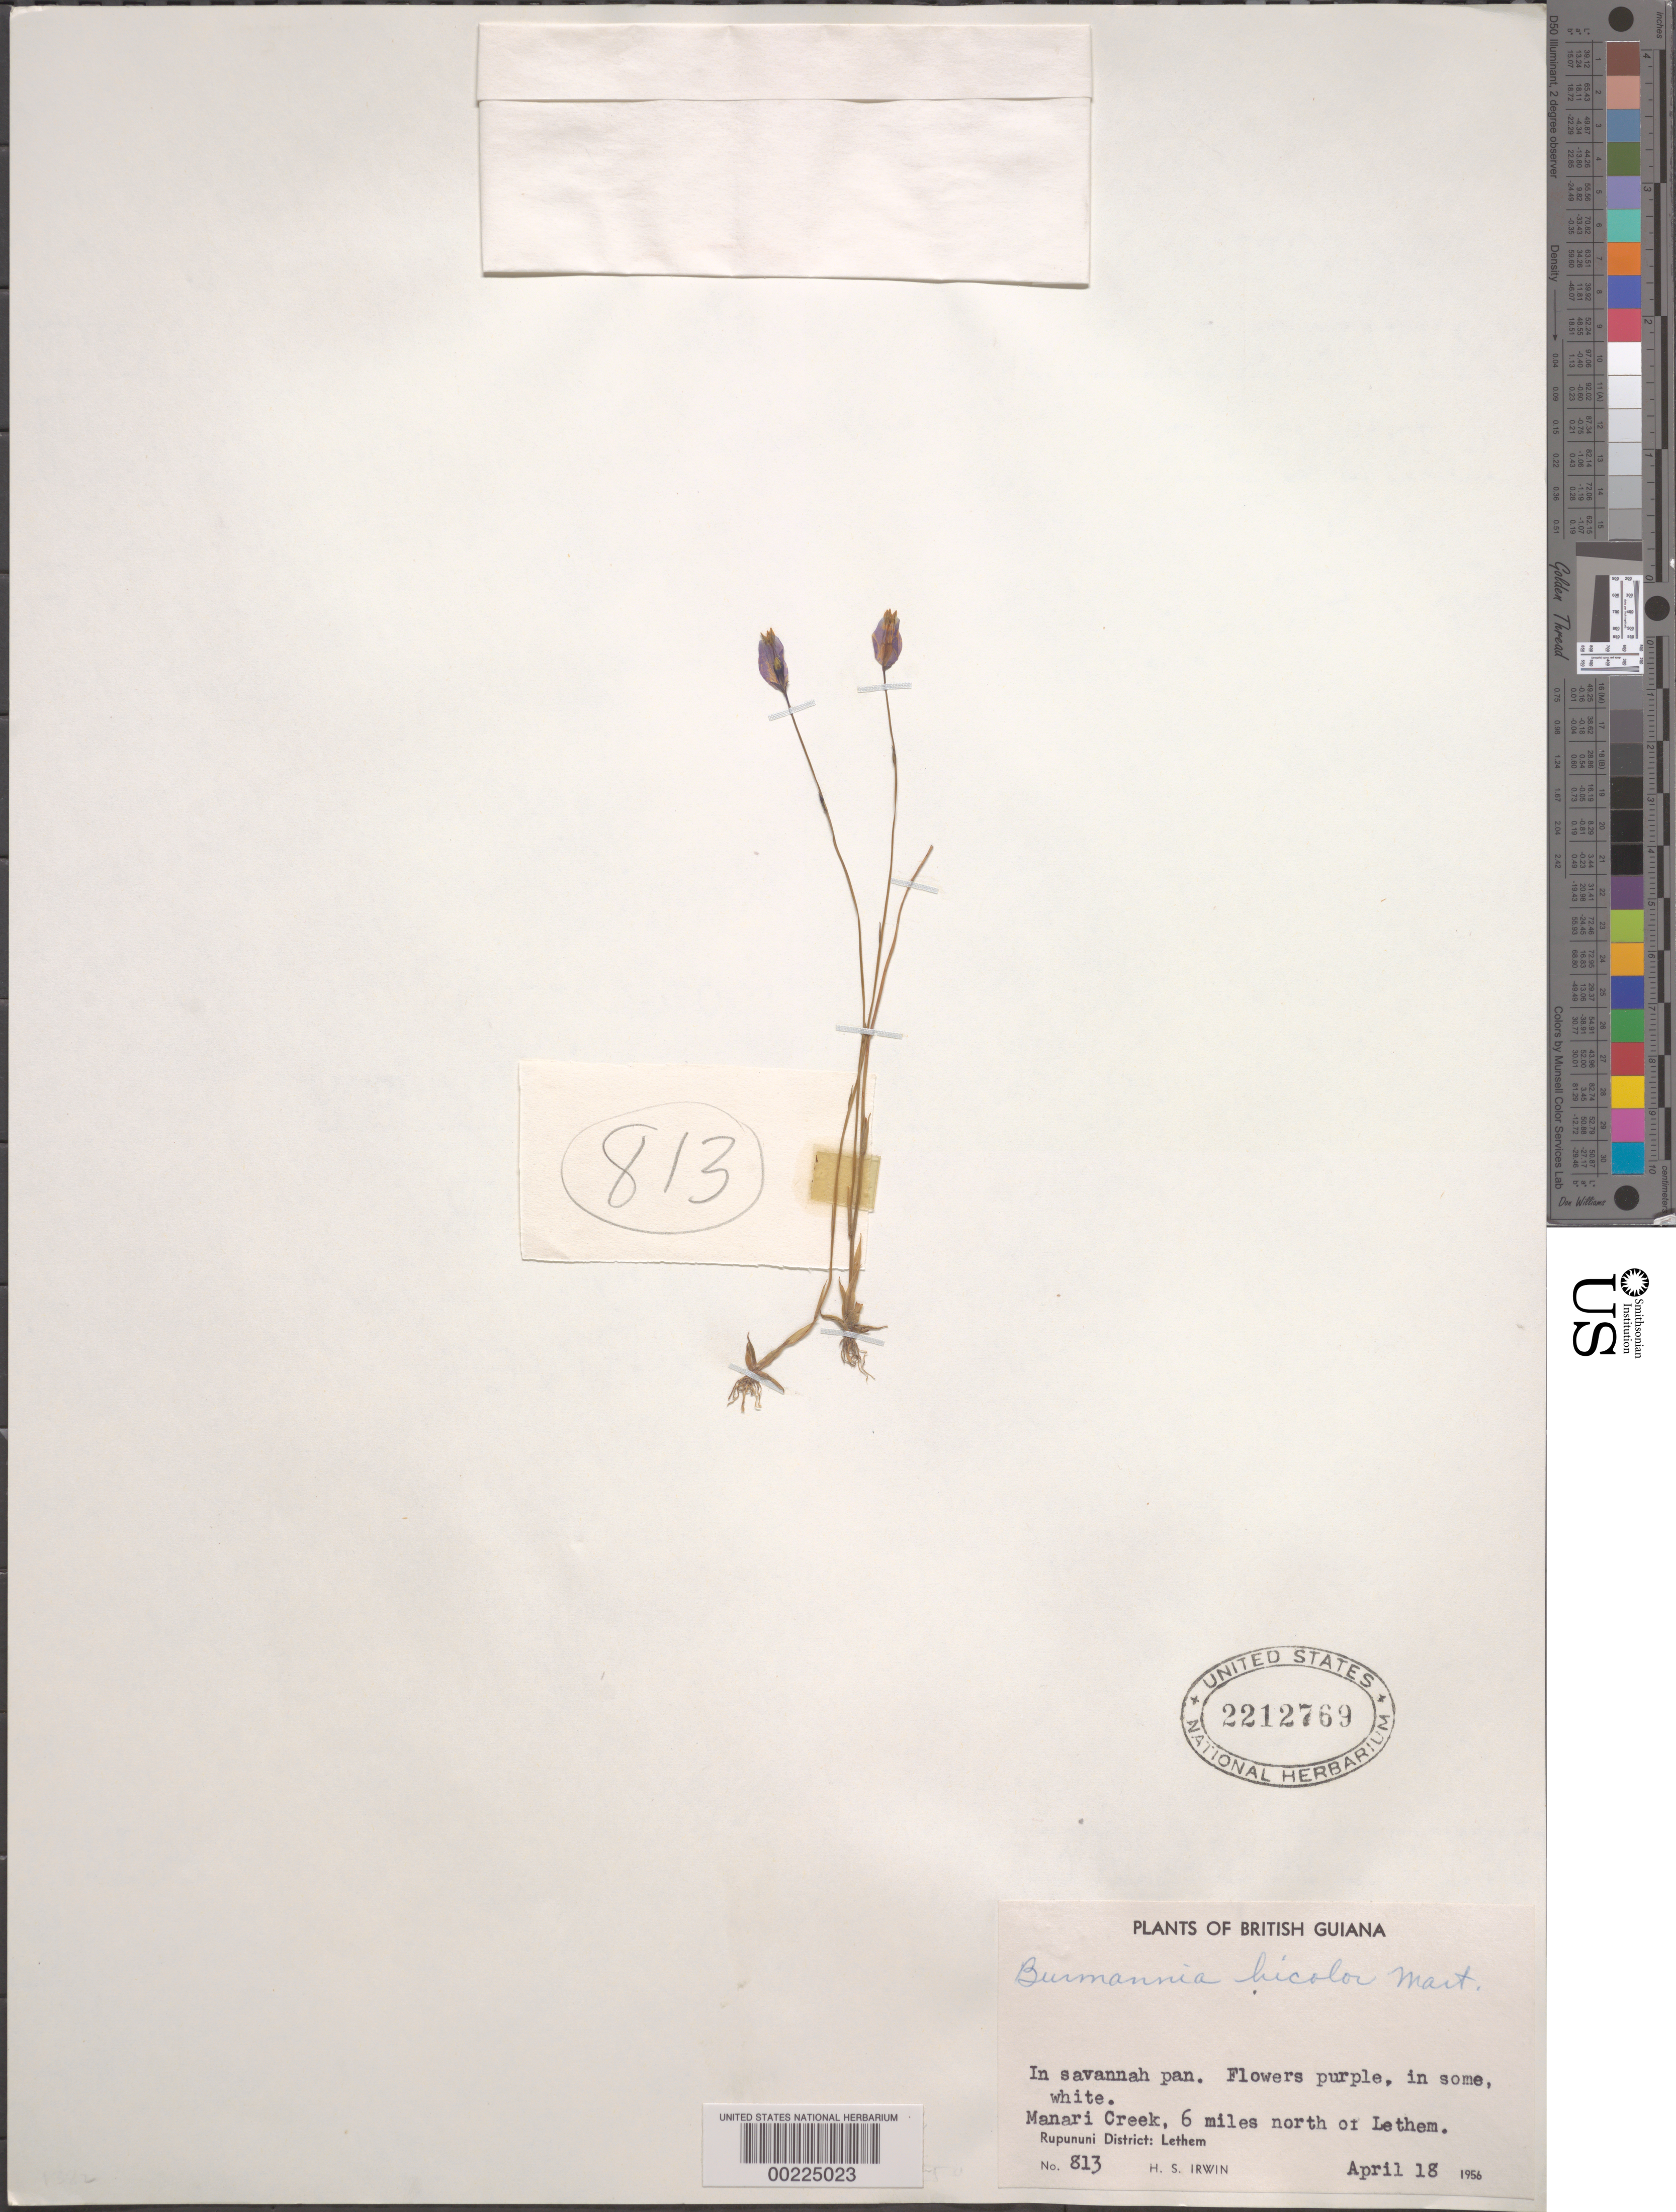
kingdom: Plantae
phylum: Tracheophyta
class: Liliopsida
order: Dioscoreales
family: Burmanniaceae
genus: Burmannia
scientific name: Burmannia bicolor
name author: Mart.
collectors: H. Irwin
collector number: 813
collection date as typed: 18 Apr 1956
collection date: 1956-04-18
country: Guyana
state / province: E. Berbice-Corentyne / Potaro-Siparuni / U. Takutu-U. Essequibo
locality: Rupununi Dist., Manari Creek, 6 mi N of Lethem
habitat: In savannah pan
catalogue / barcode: US 2212769